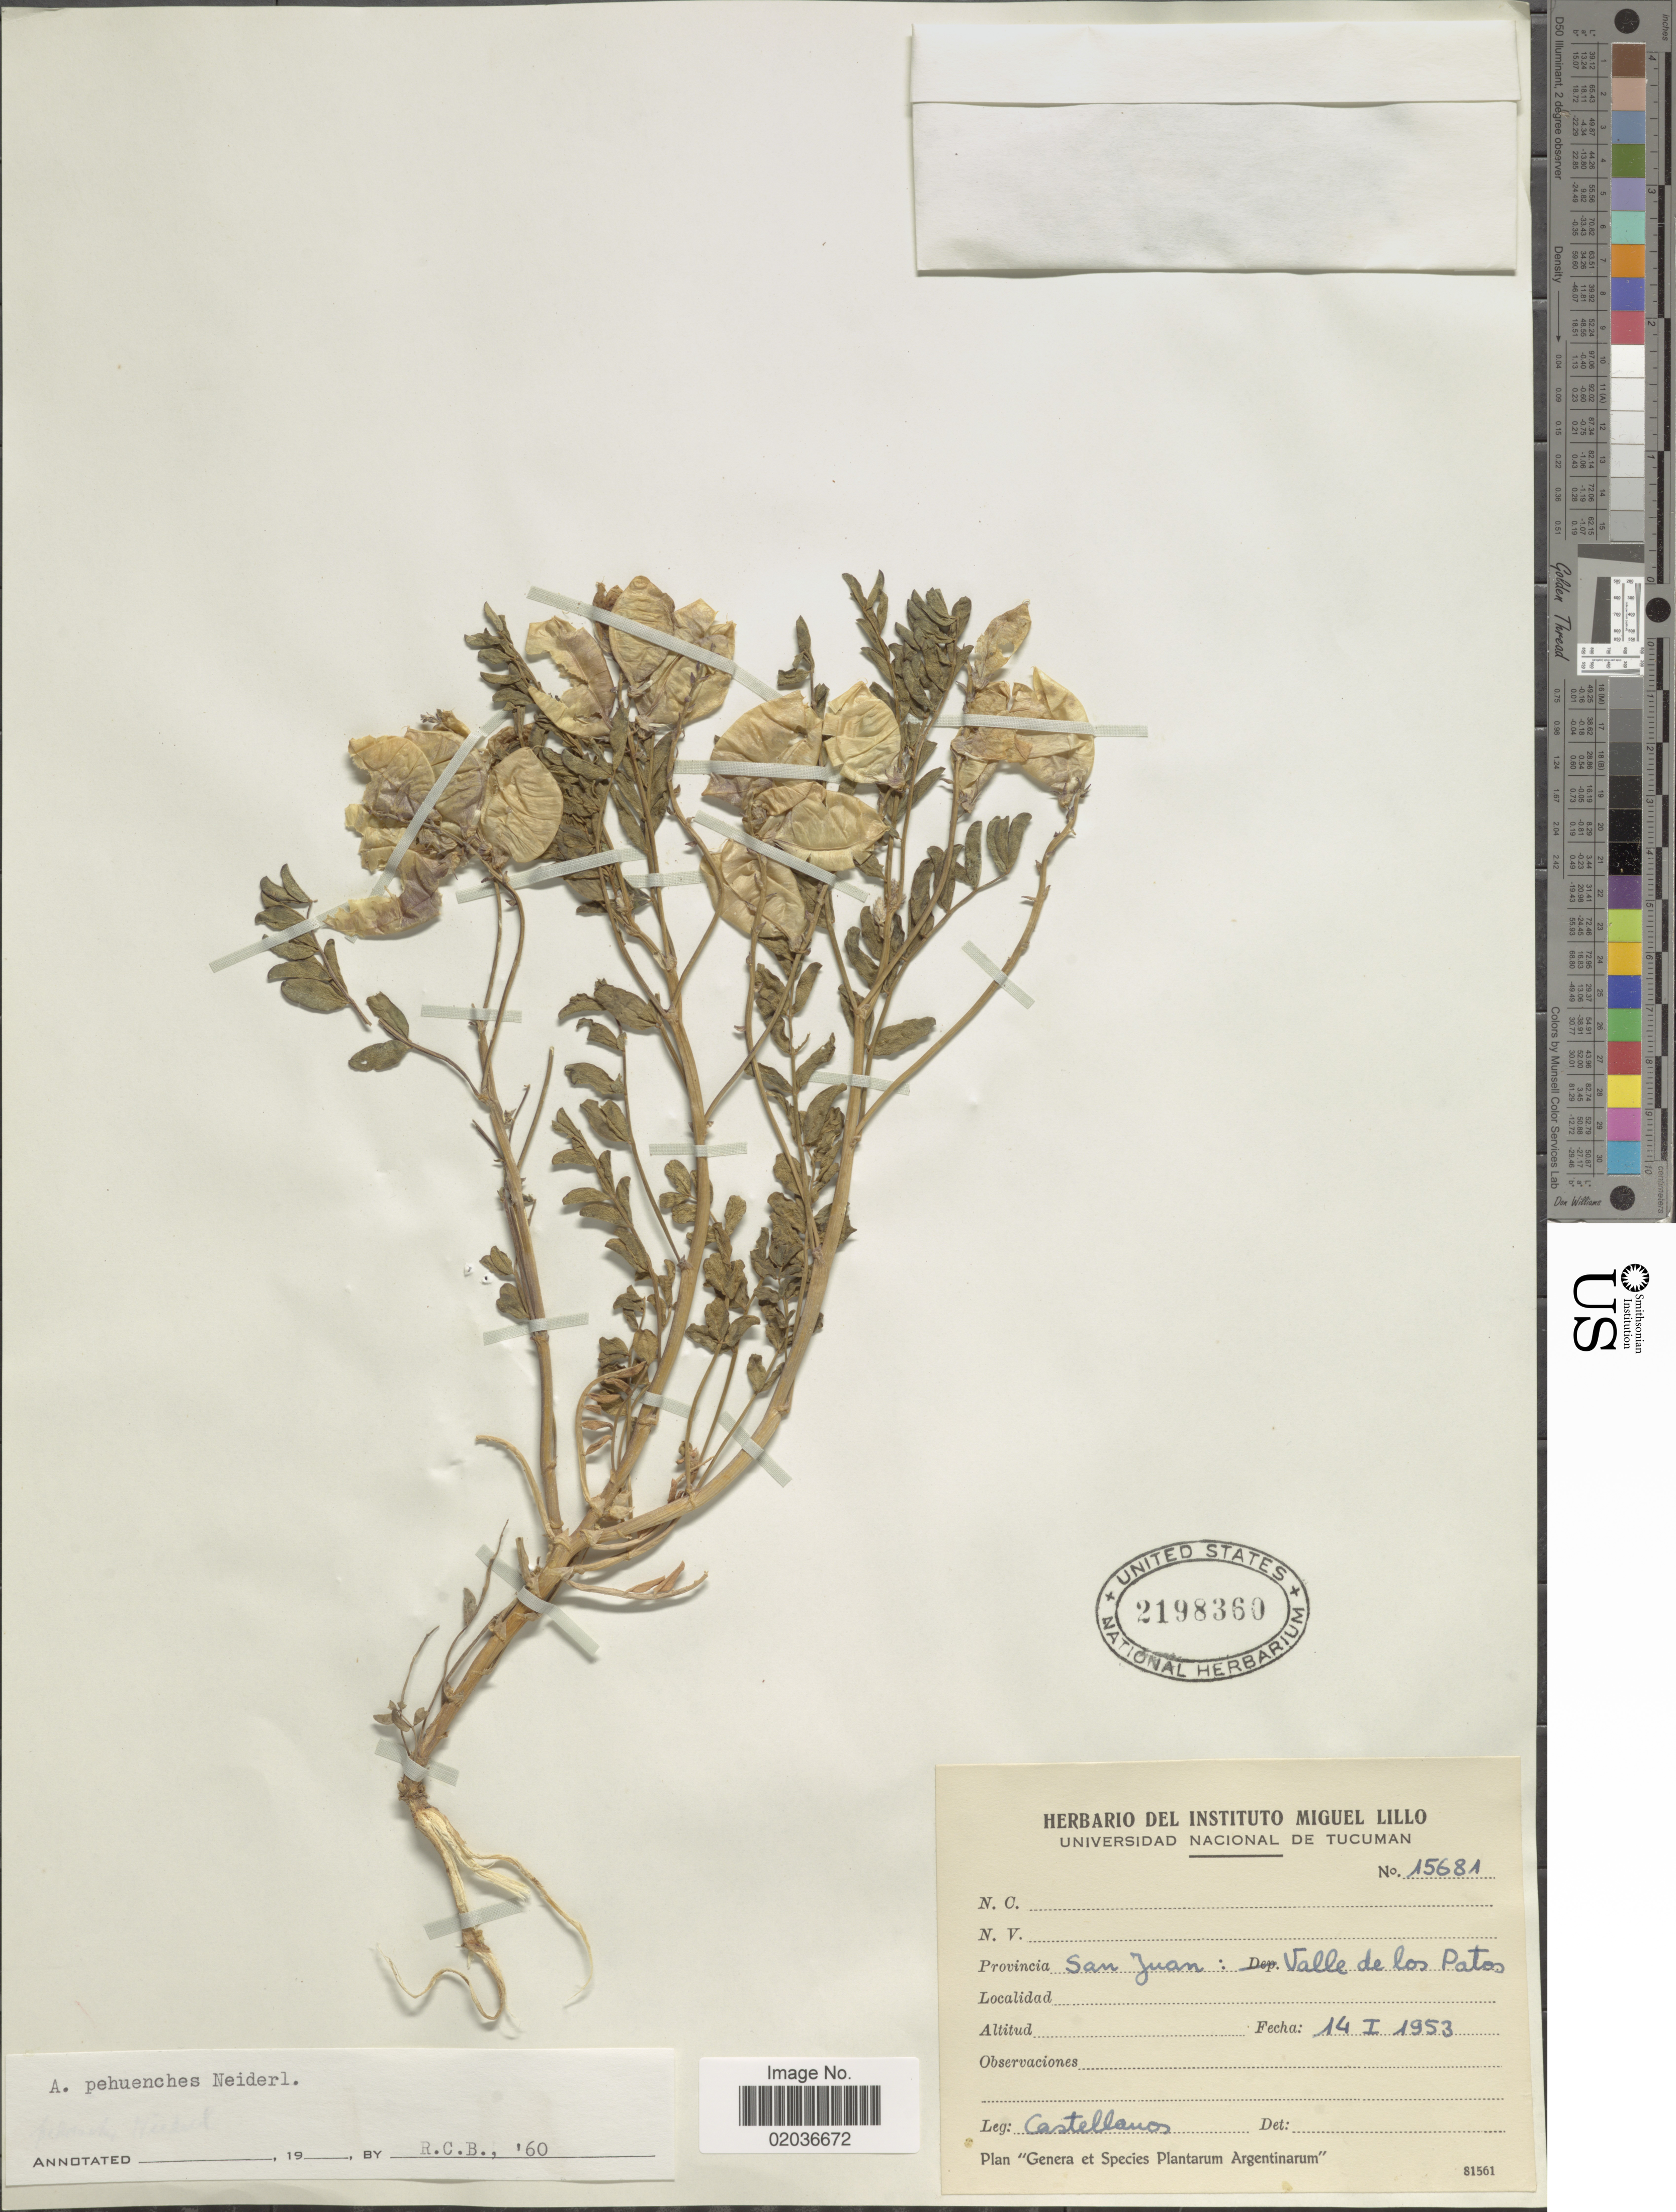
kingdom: Plantae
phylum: Tracheophyta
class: Magnoliopsida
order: Fabales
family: Fabaceae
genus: Astragalus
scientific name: Astragalus pehuenches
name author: Niederl.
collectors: -- Castellanos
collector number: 15681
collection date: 1953-01-14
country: Argentina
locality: Provincia San Juan: Valle de los Patos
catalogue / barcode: US 2198360